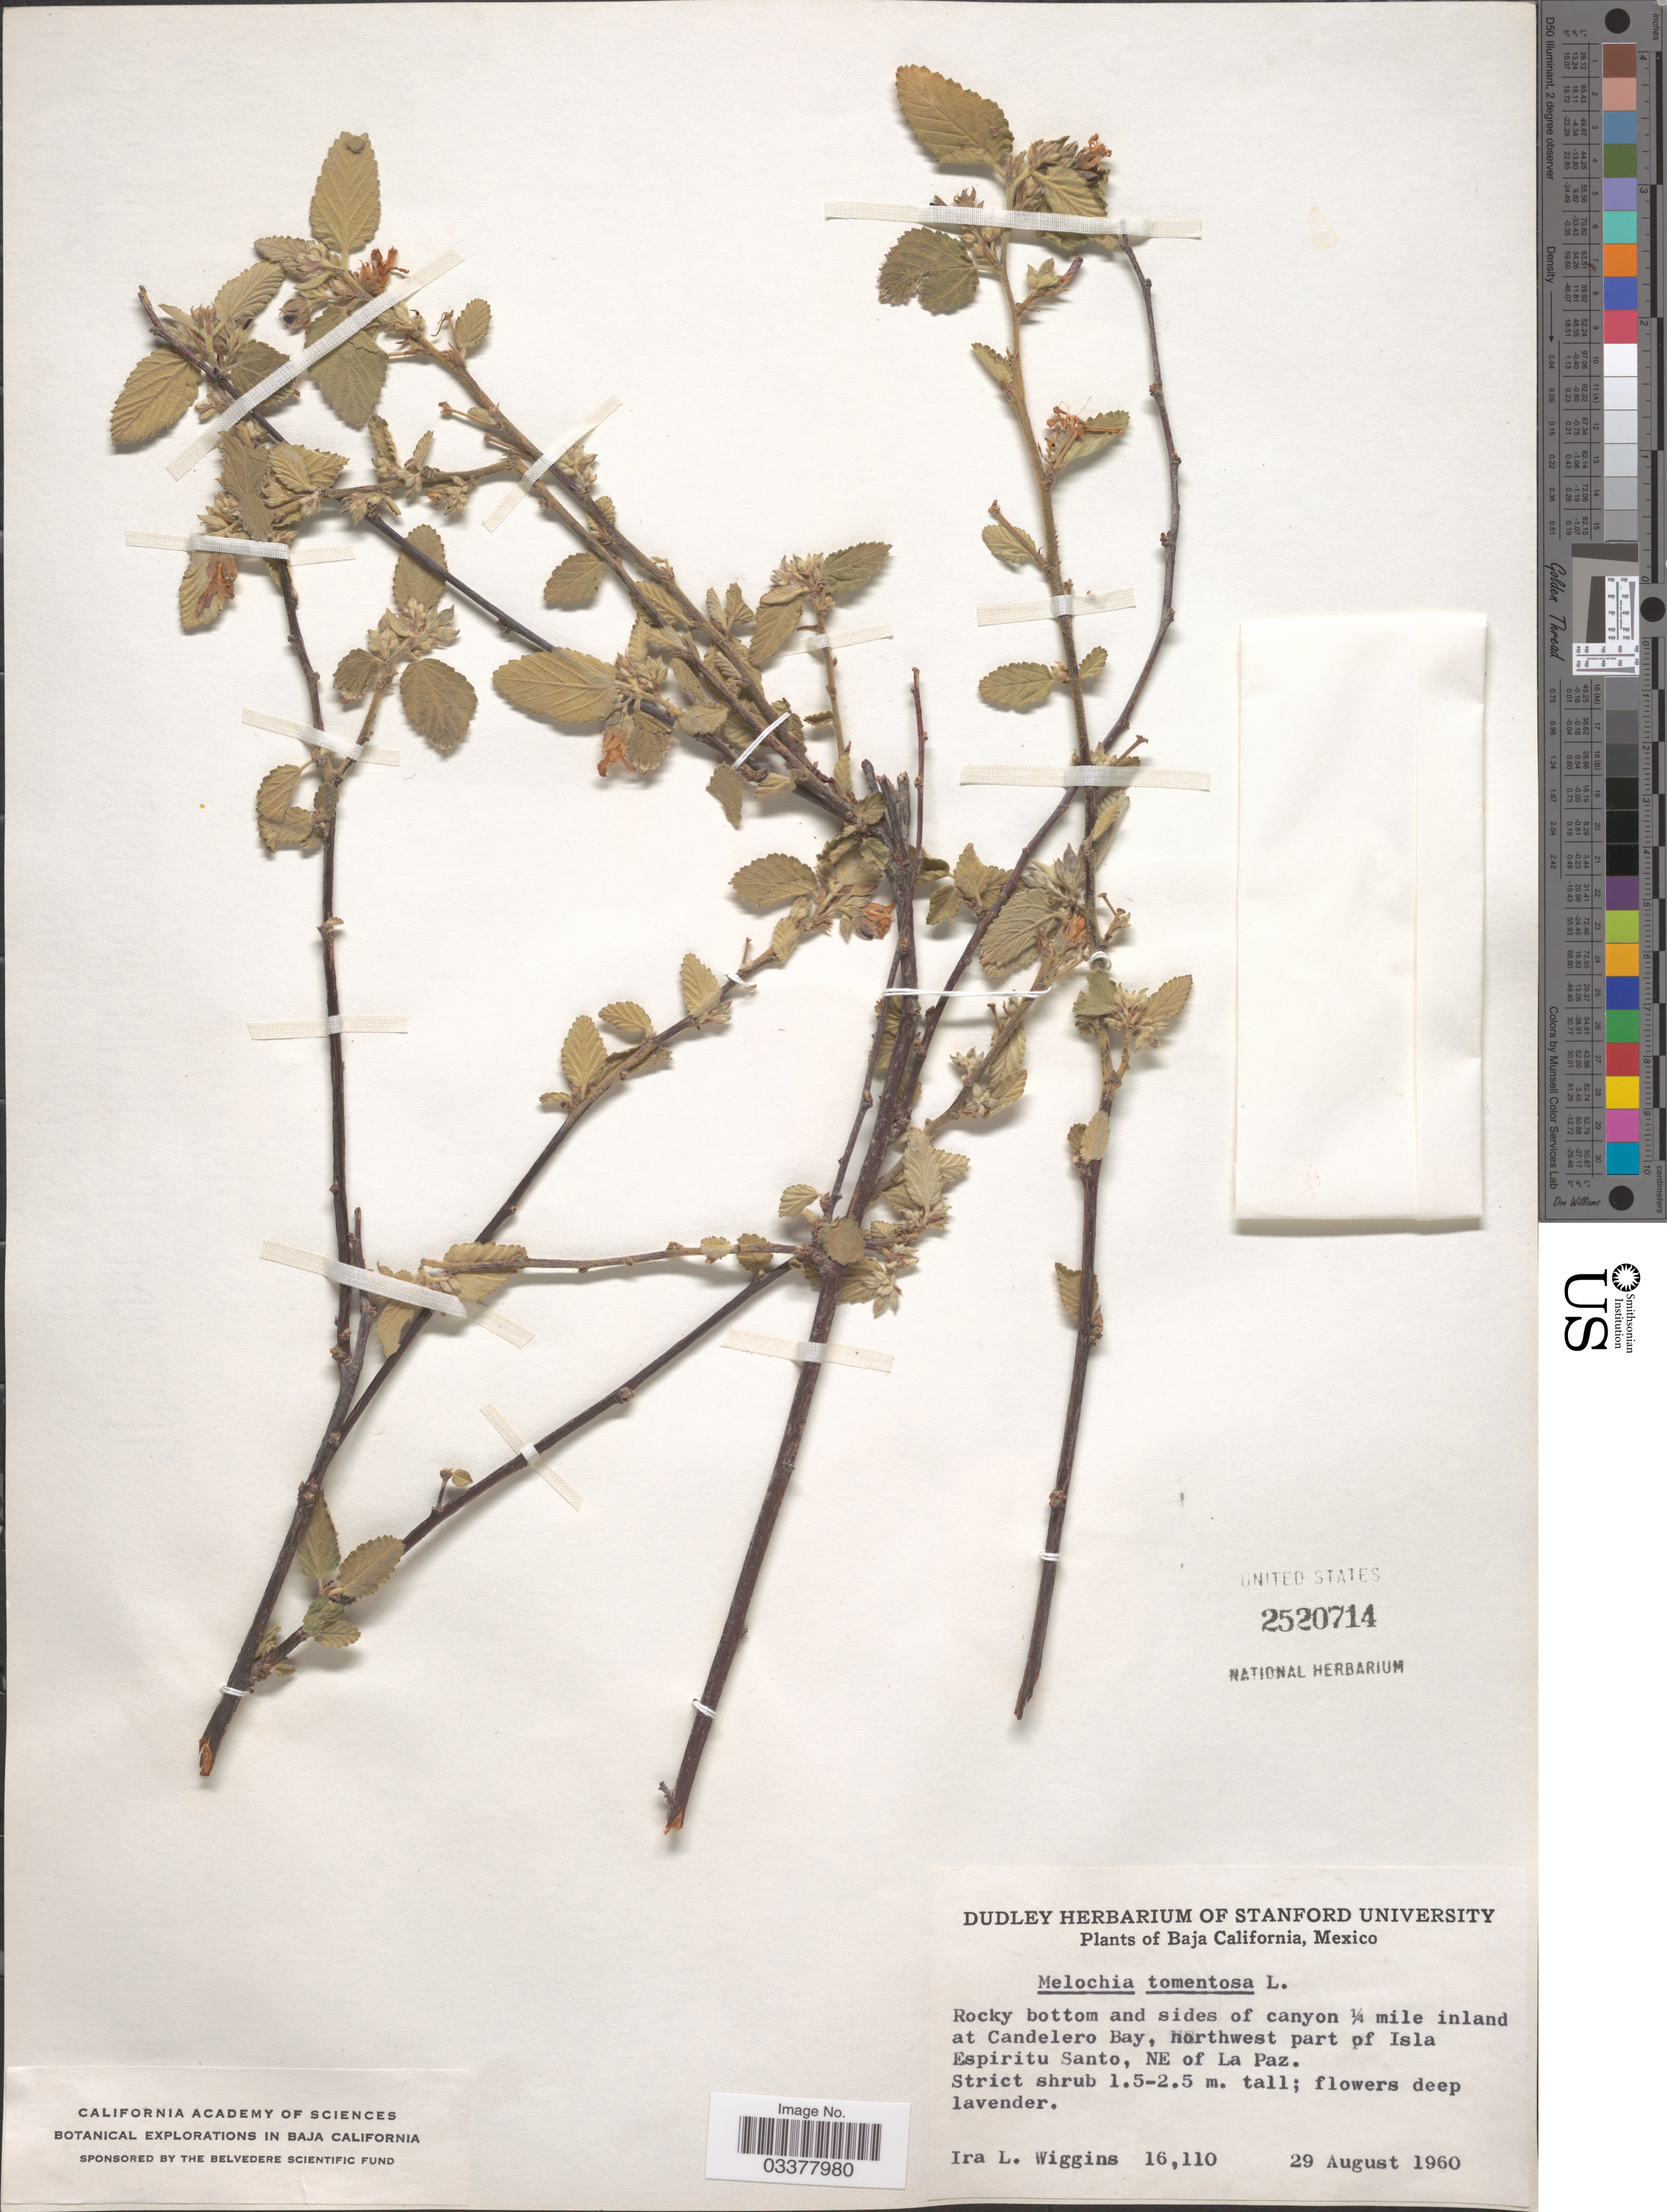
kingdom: Plantae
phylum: Tracheophyta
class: Magnoliopsida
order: Malvales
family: Malvaceae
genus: Melochia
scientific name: Melochia tomentosa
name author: L.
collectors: I. L. Wiggins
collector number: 16110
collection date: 1960-08-29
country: Mexico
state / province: Baja California Sur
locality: Rocky bottom and sides of canyon ¼ mile inland at Candelero Bay, northwest part of Isla Espiritu Santo, NE of La Paz.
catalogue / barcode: US 2520714